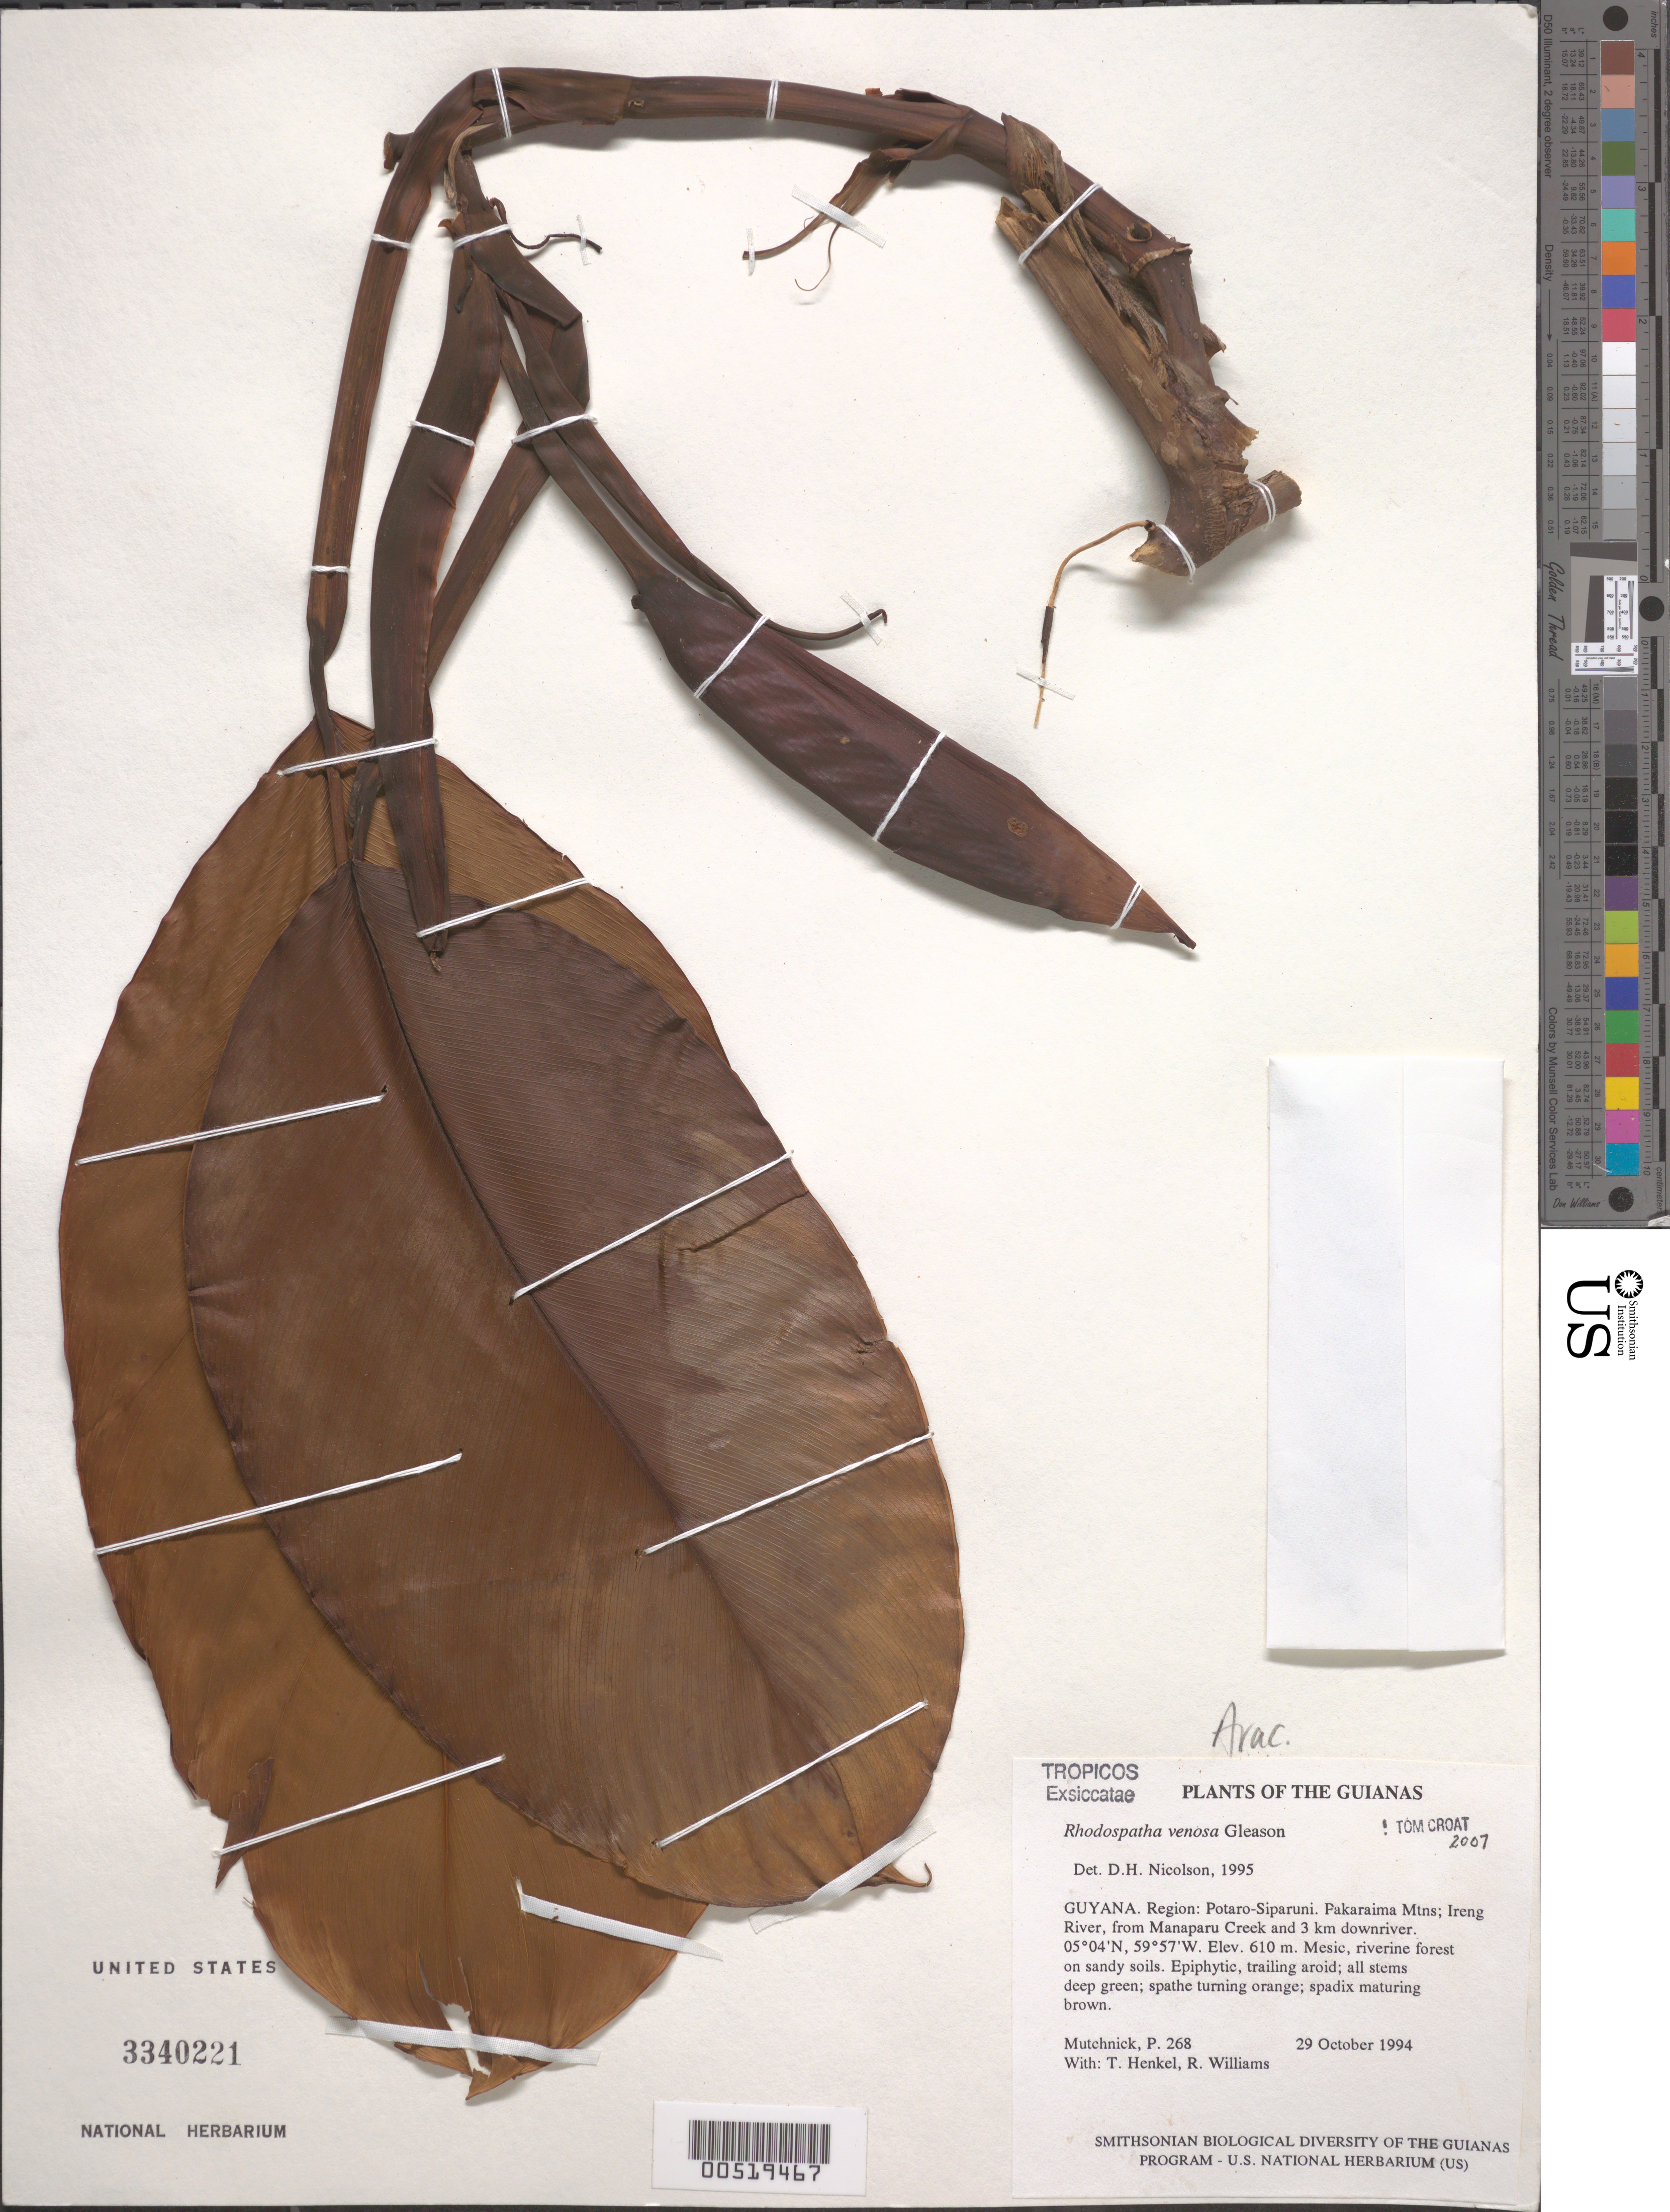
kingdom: Plantae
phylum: Tracheophyta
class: Liliopsida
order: Alismatales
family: Araceae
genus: Rhodospatha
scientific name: Rhodospatha venosa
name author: Gleason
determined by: Nicolson, Dan H.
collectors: P. Mutchnick, T. Henkel & R. Williams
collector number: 268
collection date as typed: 29 October 1994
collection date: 1994-10-29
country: Guyana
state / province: Potaro-Siparuni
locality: Pakaraima Mtns; Ireng River, from Manaparu Creek and 3 km downriver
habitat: Mesic, riverine forest on sandy soils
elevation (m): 610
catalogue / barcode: US 3340221